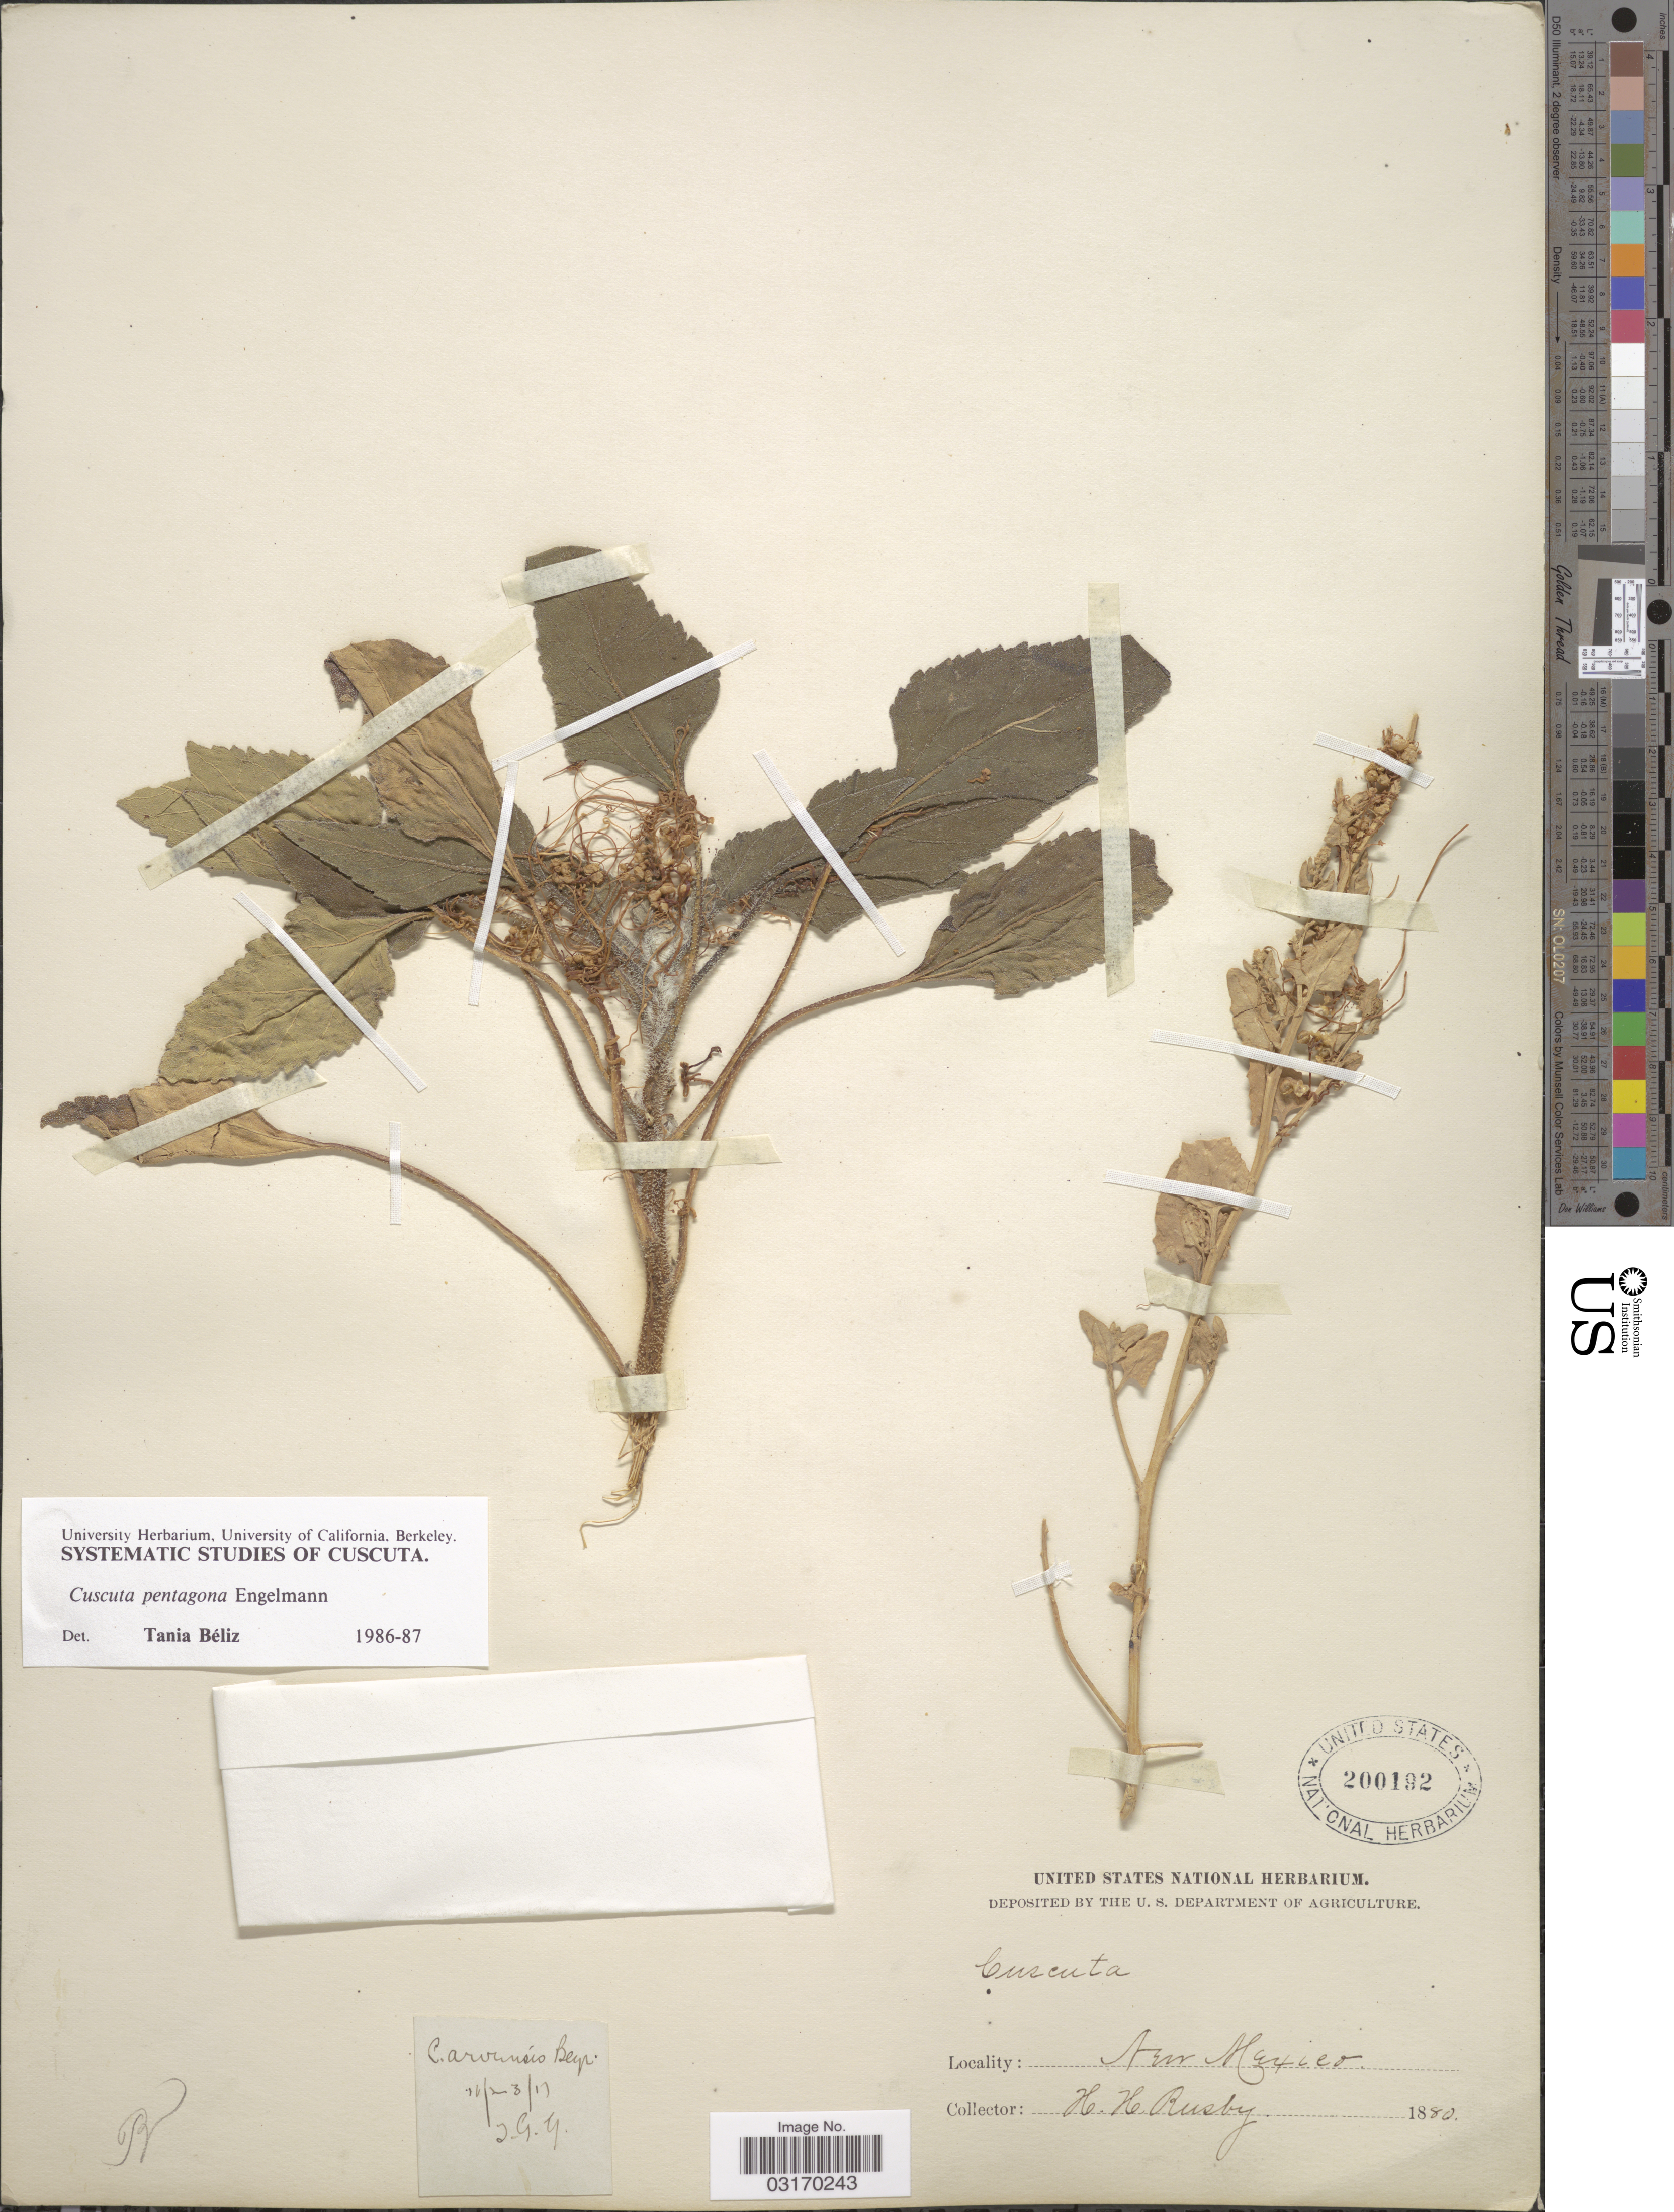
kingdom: Plantae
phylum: Tracheophyta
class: Magnoliopsida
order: Solanales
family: Convolvulaceae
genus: Cuscuta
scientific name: Cuscuta pentagona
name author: Engelm.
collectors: H. H. Rusby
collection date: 1880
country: United States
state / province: New Mexico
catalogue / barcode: US 200192